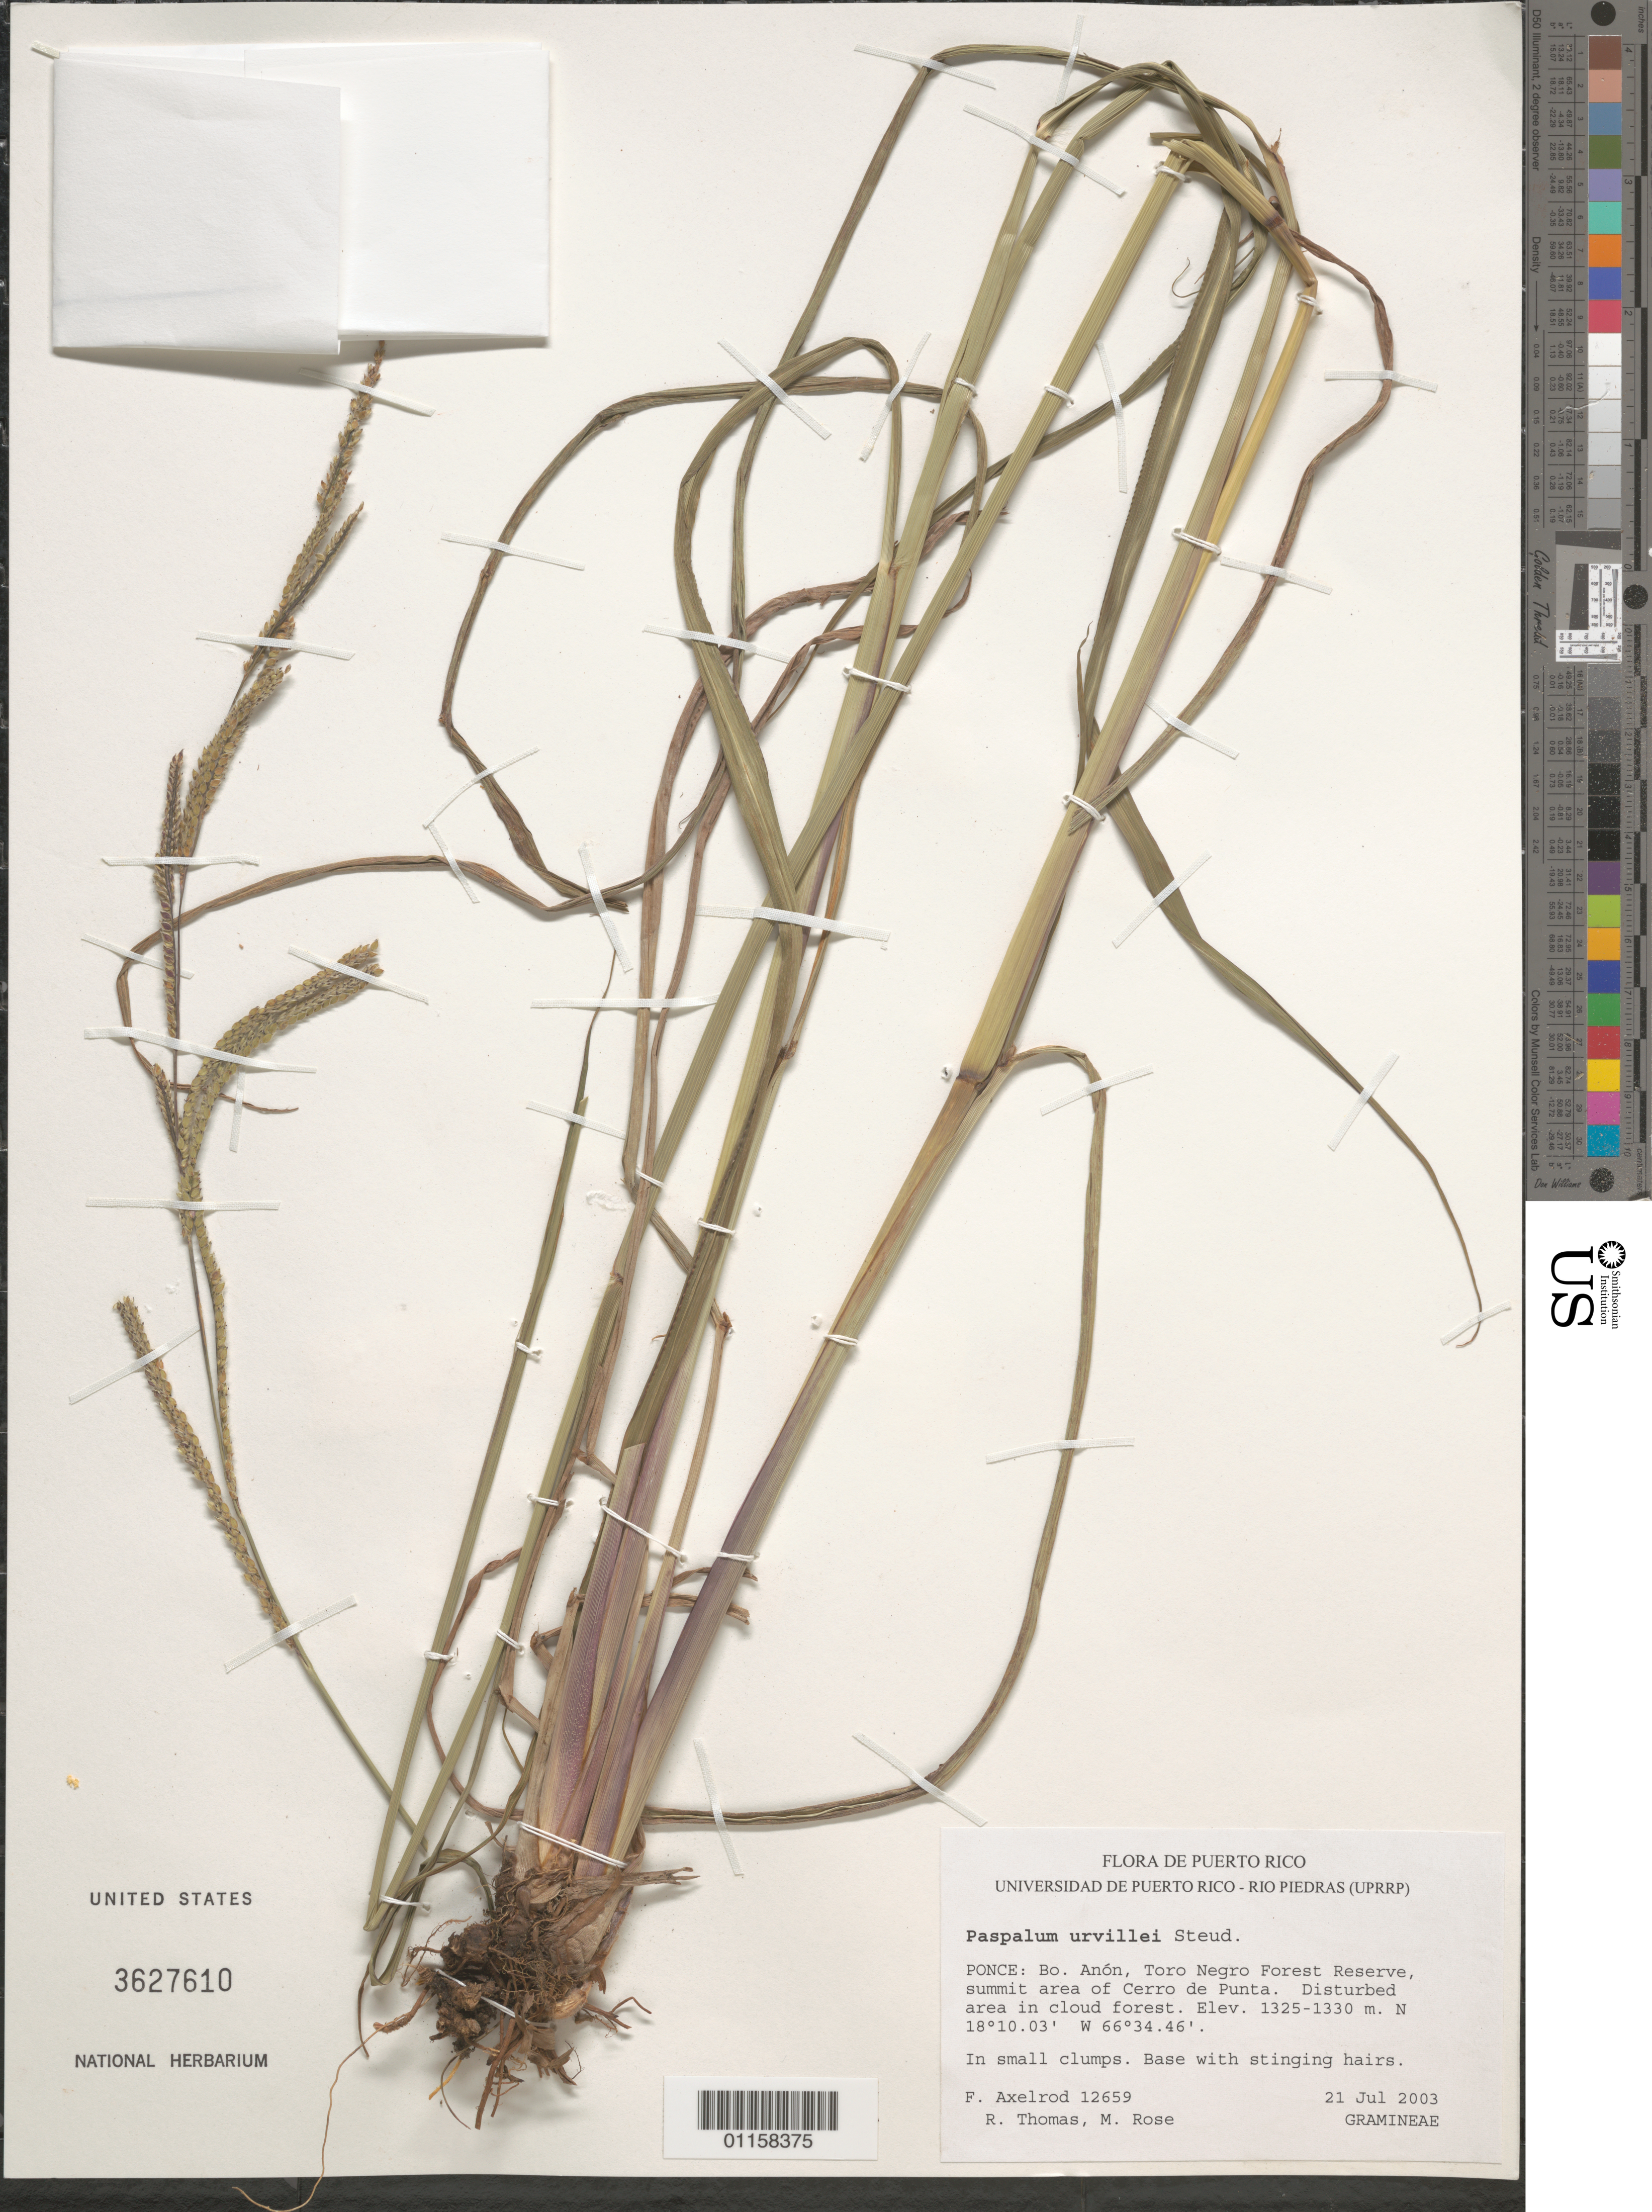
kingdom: Plantae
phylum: Tracheophyta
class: Liliopsida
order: Poales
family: Poaceae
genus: Paspalum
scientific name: Paspalum urvillei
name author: Steud.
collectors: F. S. Axelrod, R. Thomas & M. Rose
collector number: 12659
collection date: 2003-07-21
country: Puerto Rico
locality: Ponce. Bo. Anón, Toro Negro Forest Reserve, summit area of Cerro de Punta.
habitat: Disturbed area in cloud forest.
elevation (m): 1325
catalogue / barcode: US 3627610